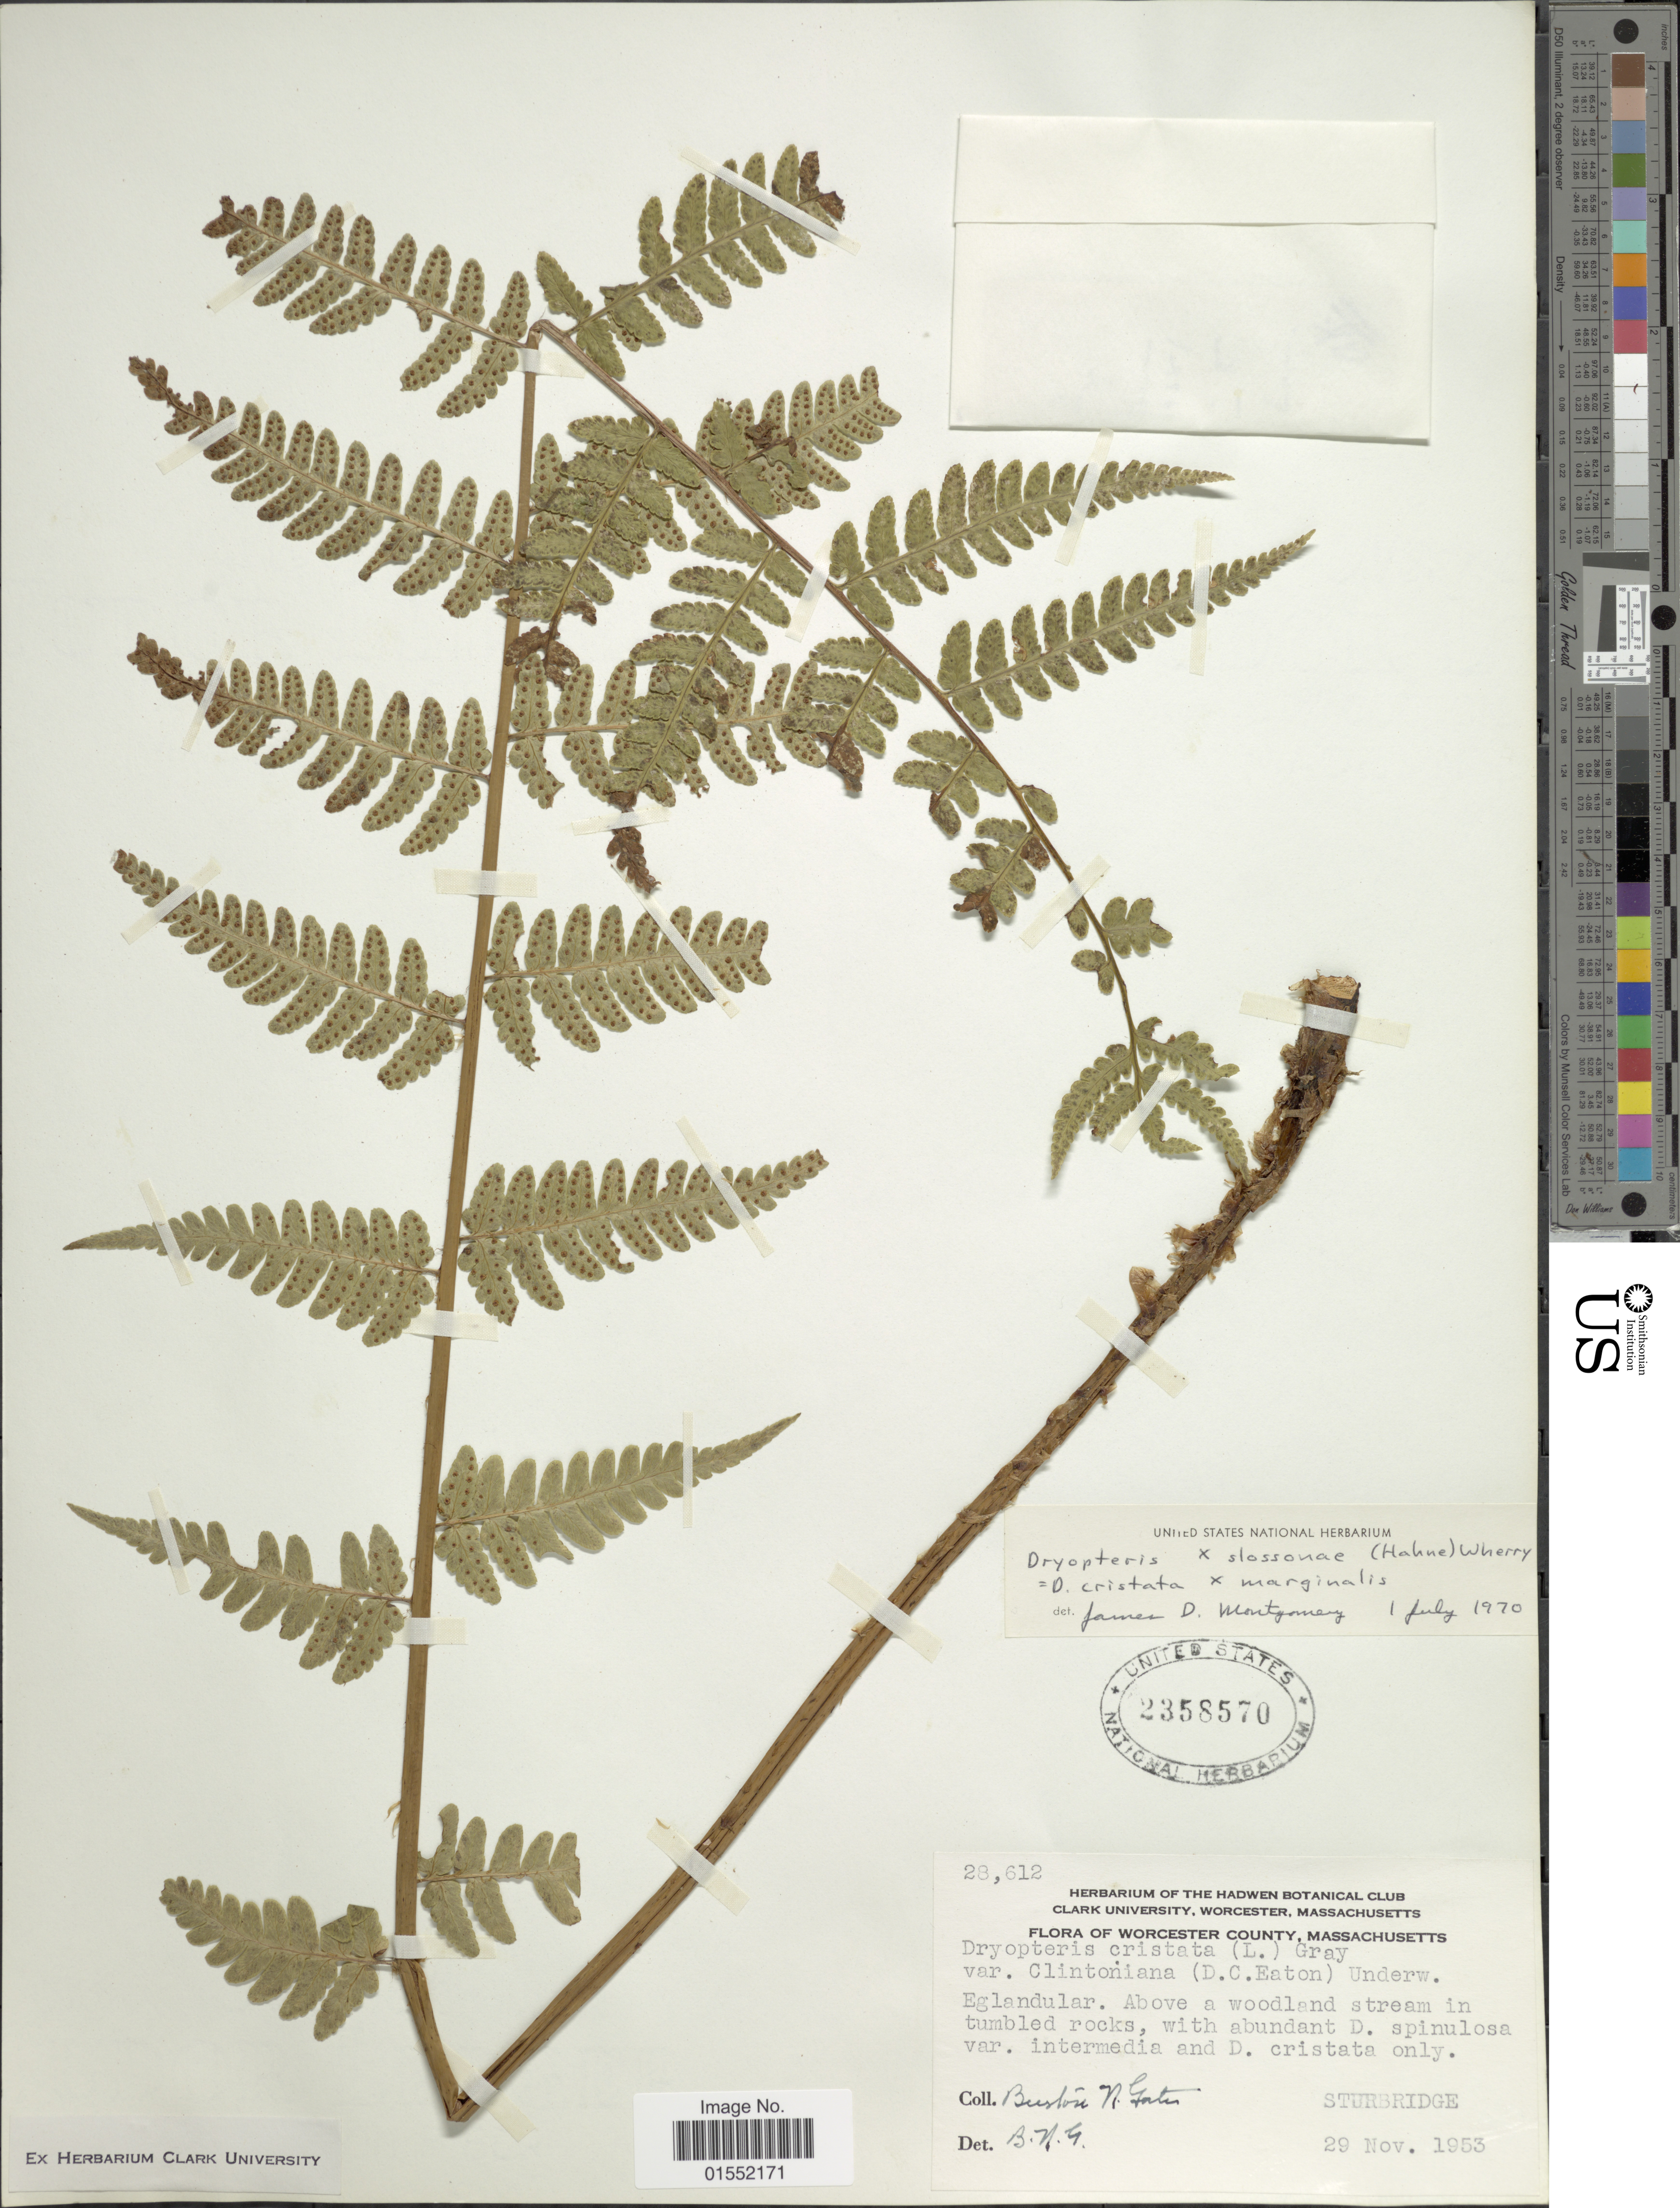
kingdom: Plantae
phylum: Tracheophyta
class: Polypodiopsida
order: Polypodiales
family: Dryopteridaceae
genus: Dryopteris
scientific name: Dryopteris x slossoniae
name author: Wherry ex Lellinger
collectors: B. N. Gates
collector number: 28612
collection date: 1953-11-29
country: United States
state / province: Massachusetts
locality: Worcester County, Sturbridge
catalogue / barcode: US 2358570